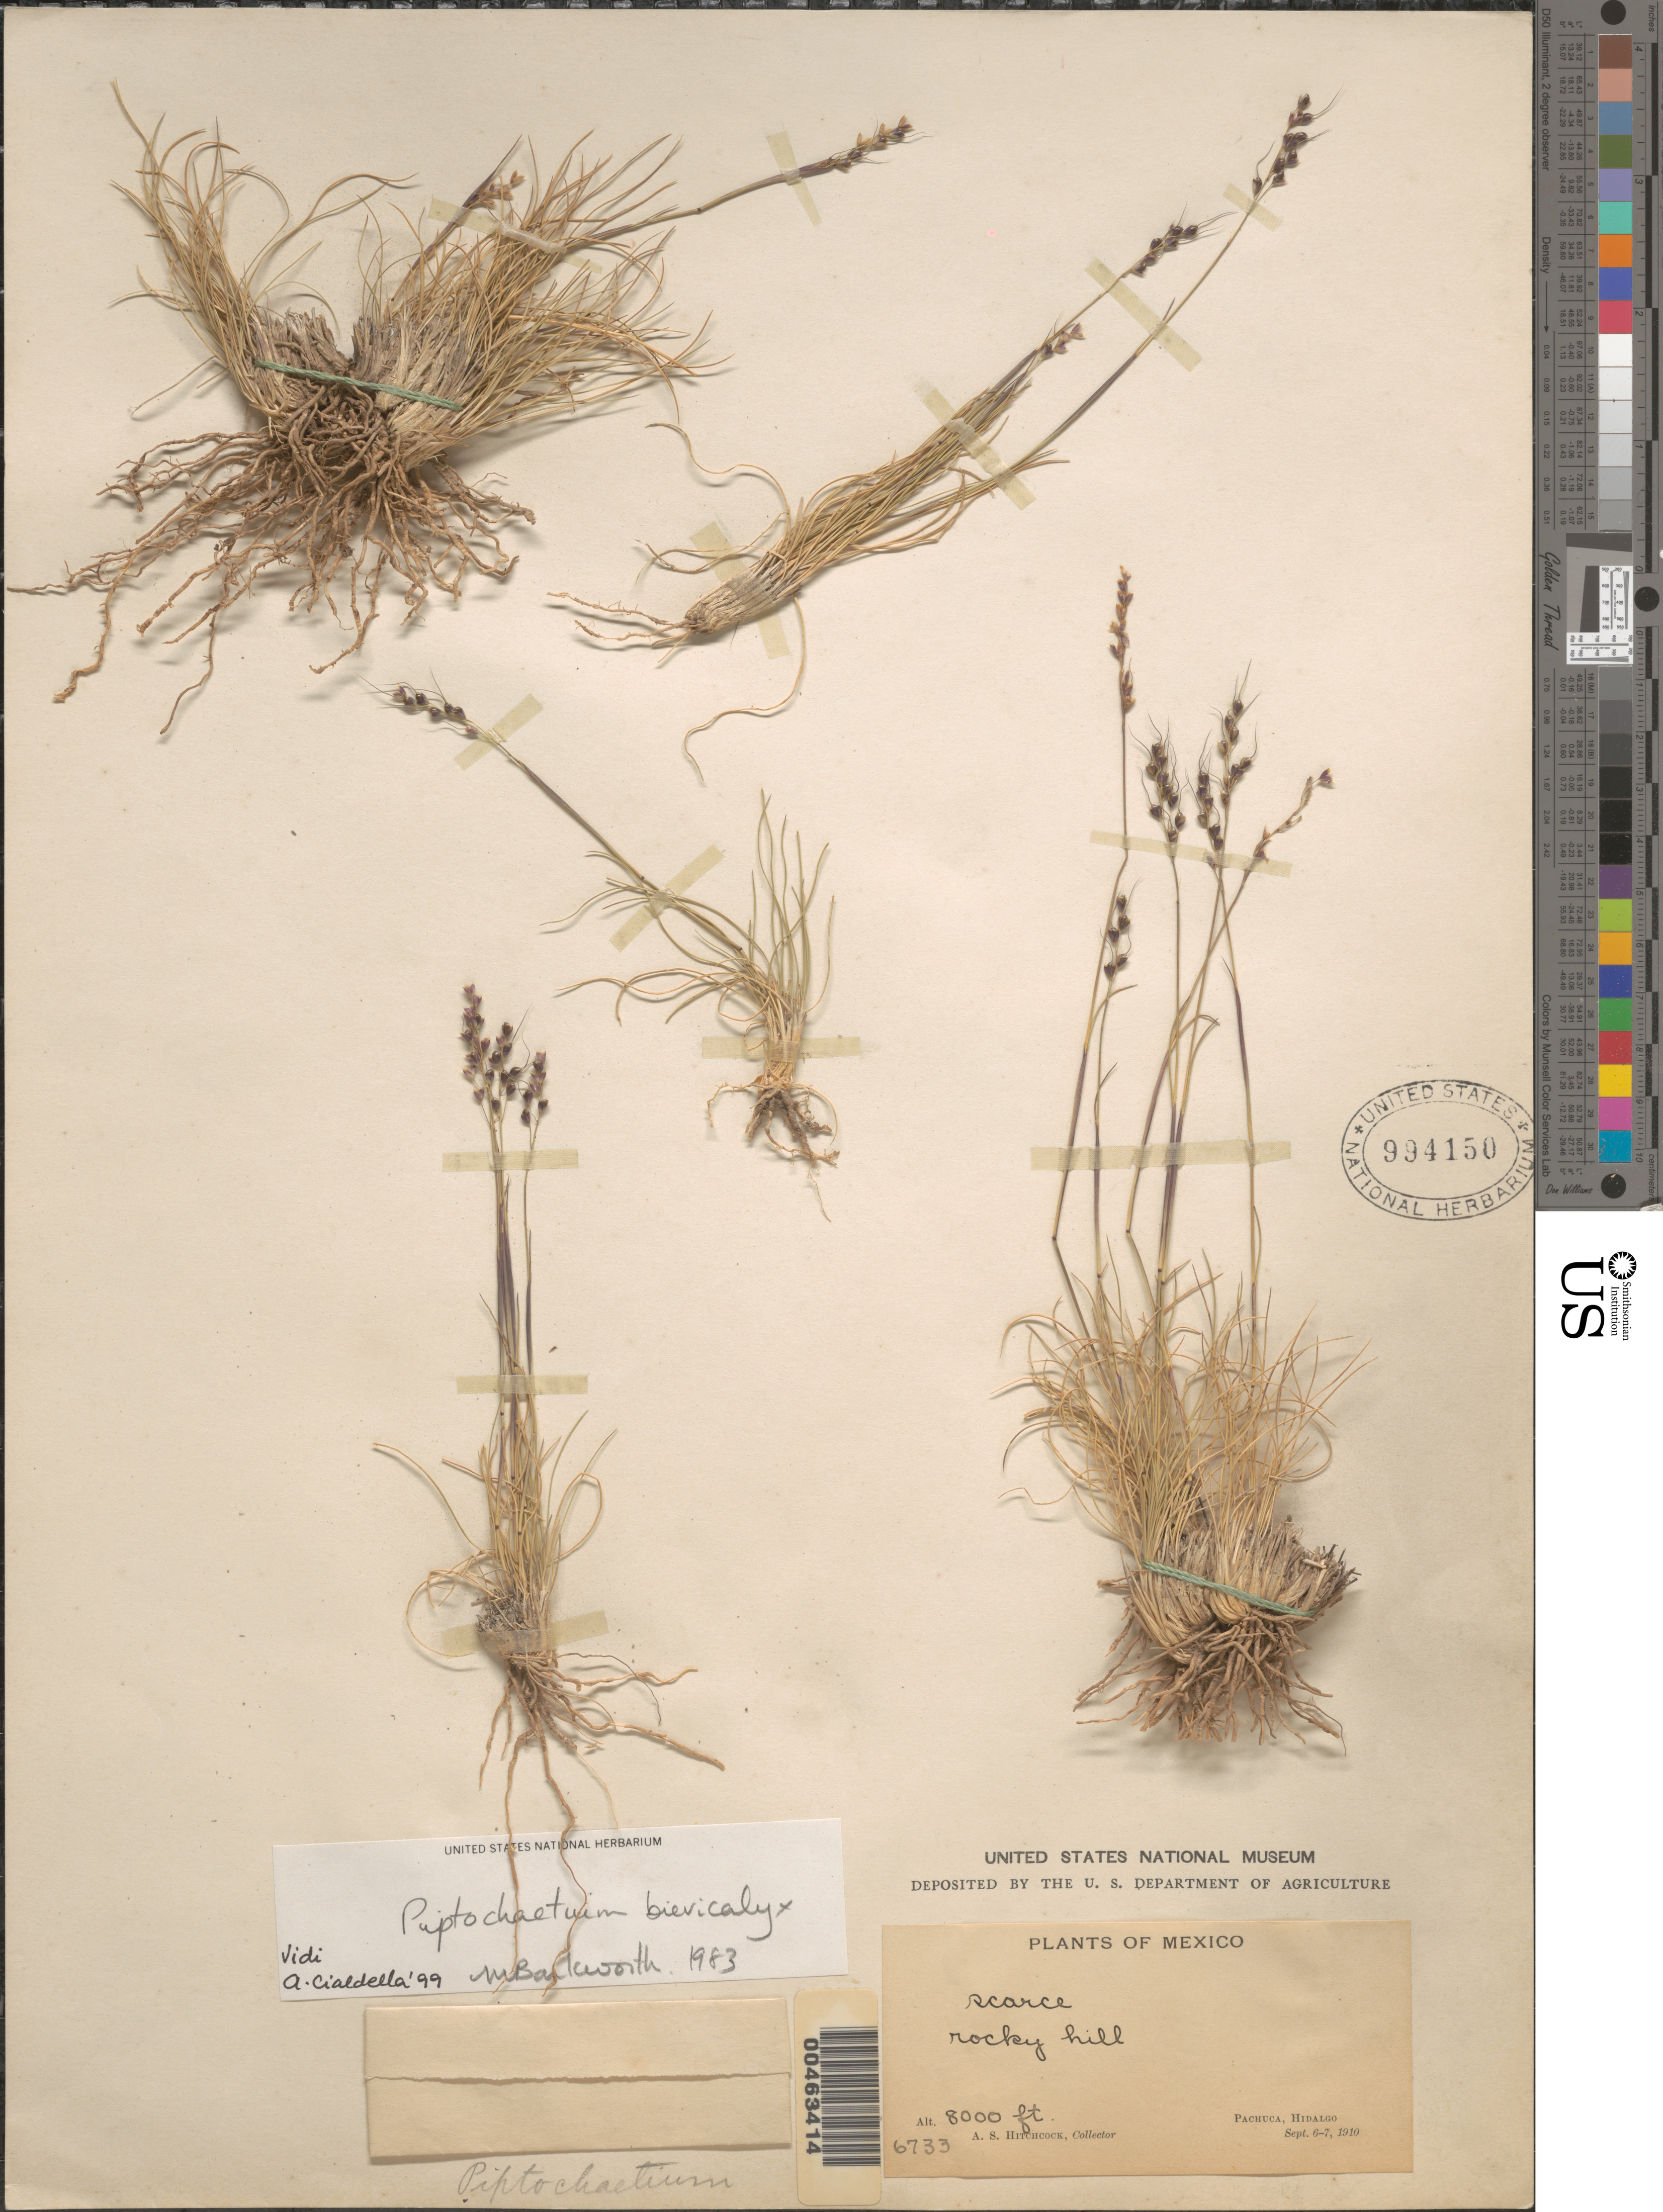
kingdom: Plantae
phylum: Tracheophyta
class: Liliopsida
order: Poales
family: Poaceae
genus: Piptochaetium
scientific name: Piptochaetium brevicalyx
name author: (E. Fourn.)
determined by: Barkworth, M. E.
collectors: A. S. Hitchcock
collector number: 6733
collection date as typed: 6 Sep 1910 to 7 Sep 1910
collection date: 1910-09-06/1910-09-07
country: Mexico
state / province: Hidalgo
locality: Pachuca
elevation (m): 2438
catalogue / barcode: US 994150